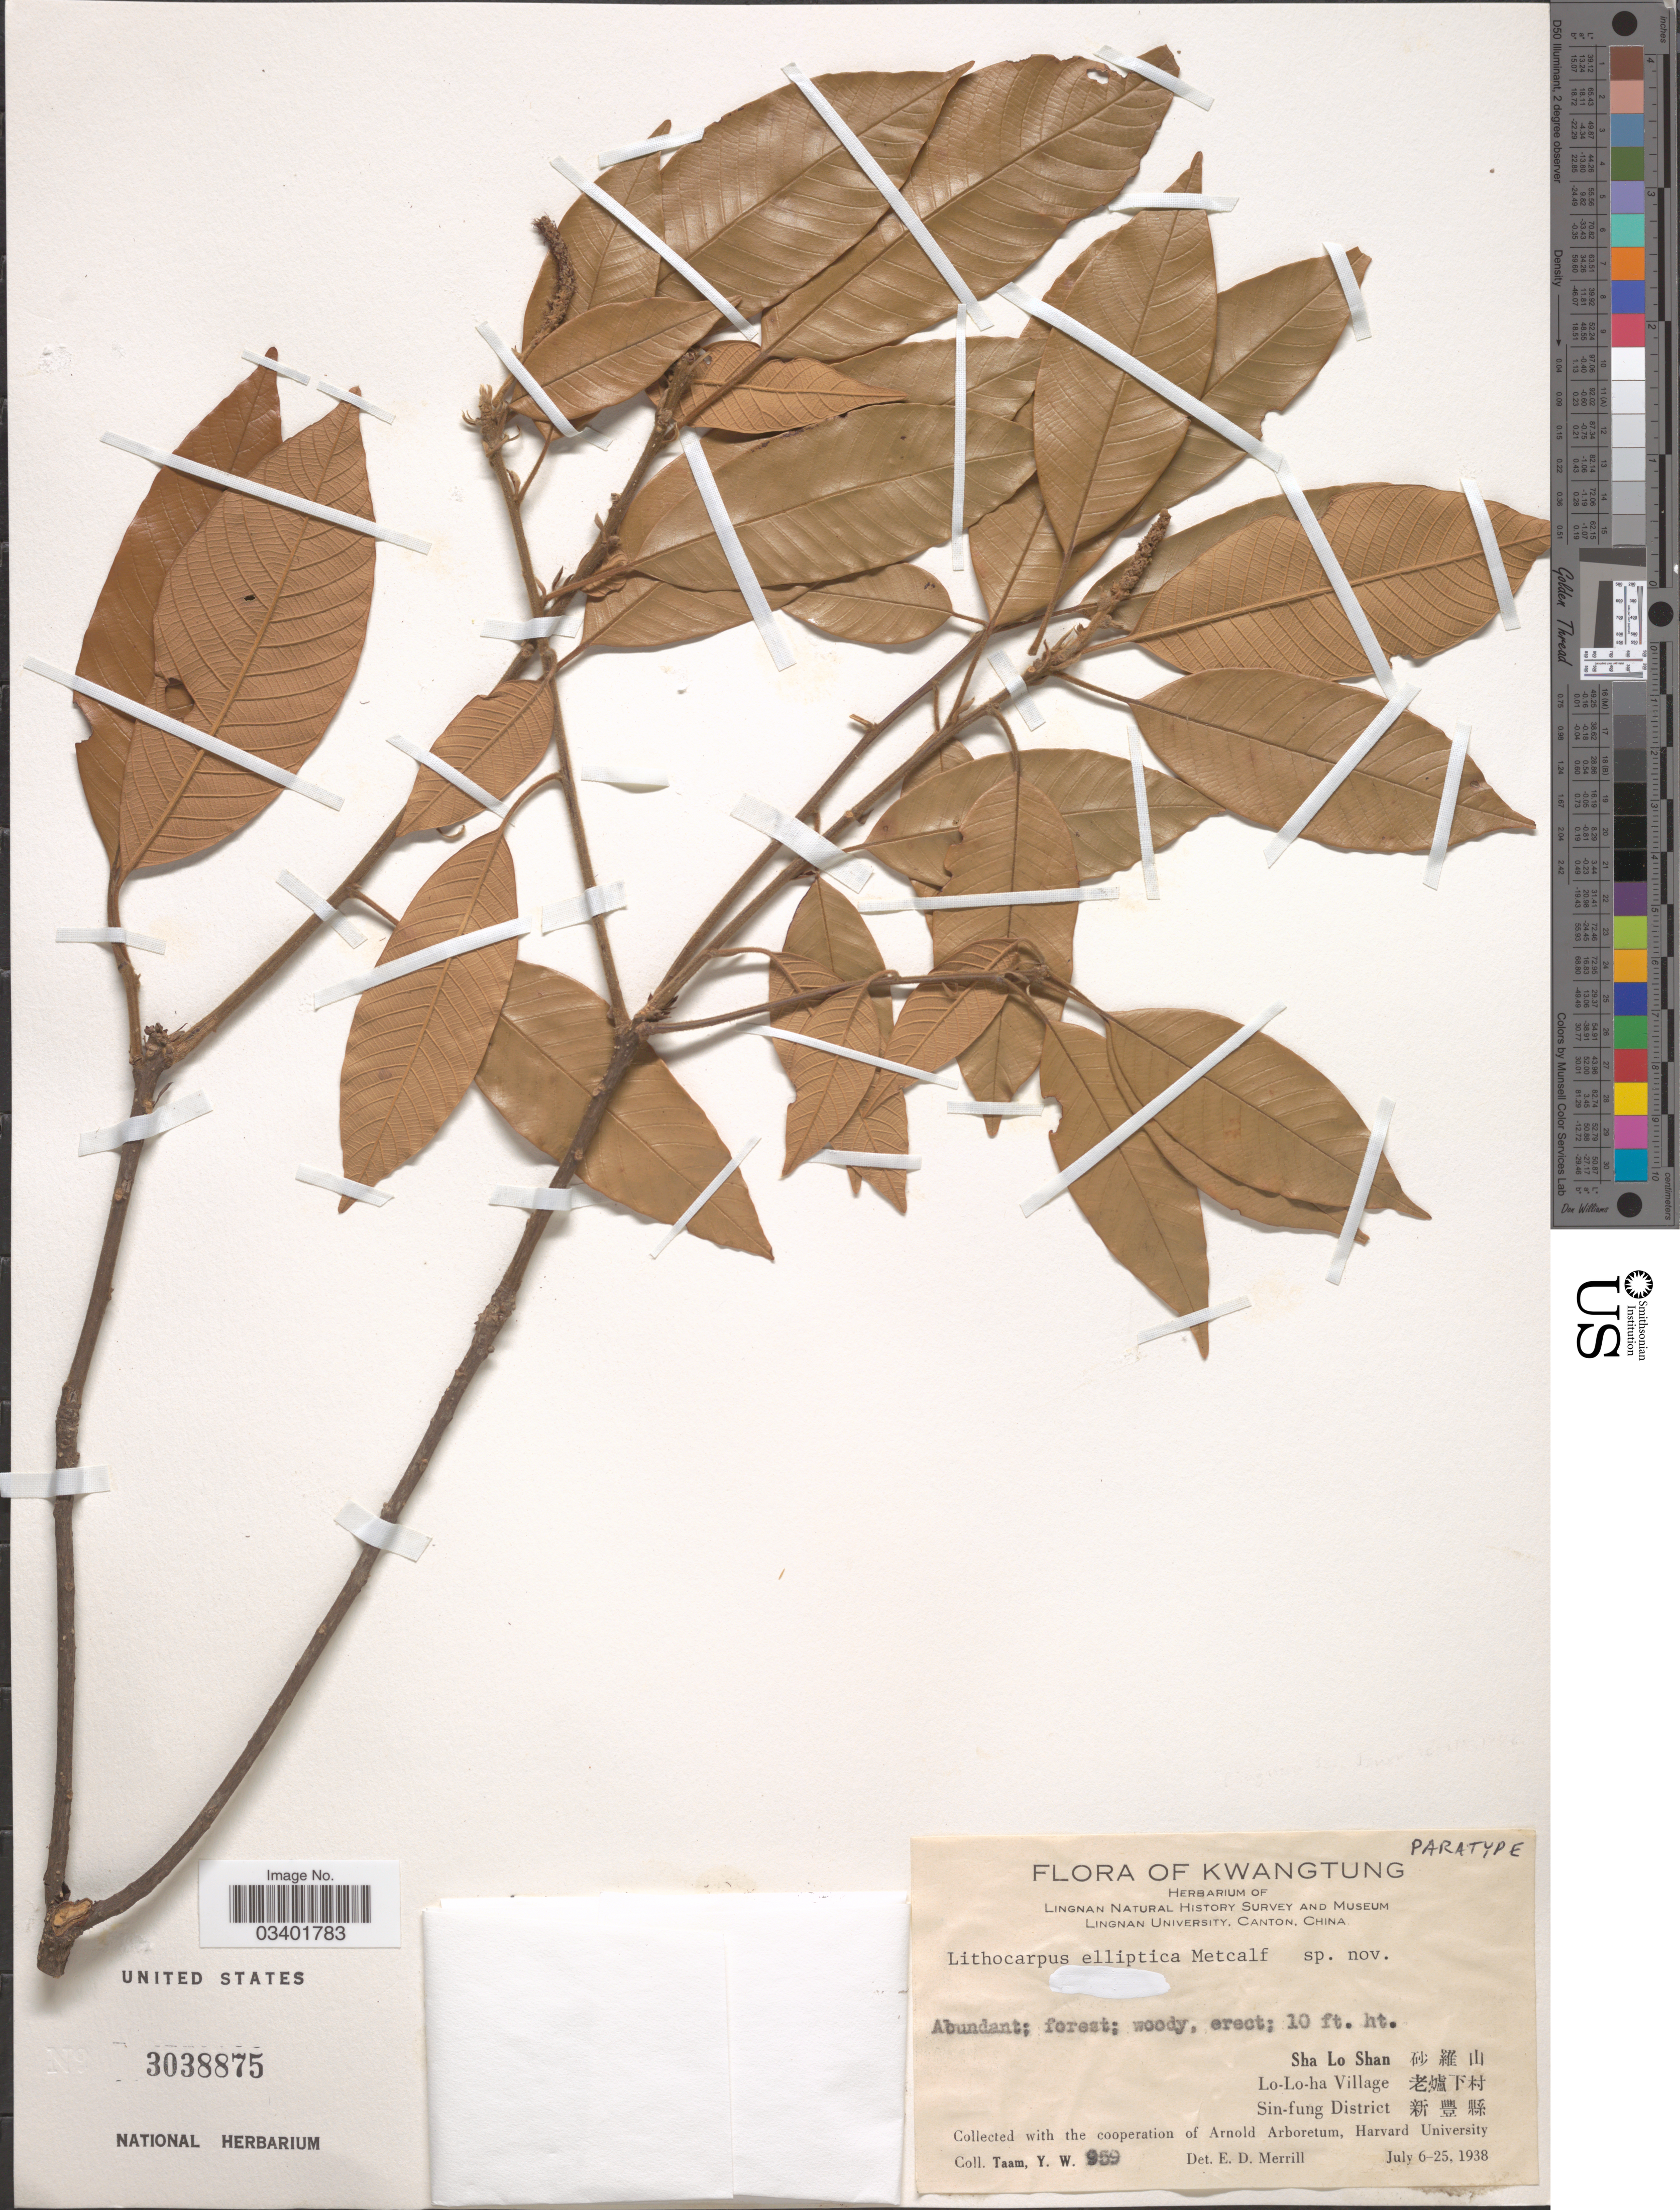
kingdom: Plantae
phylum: Tracheophyta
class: Magnoliopsida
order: Fagales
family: Fagaceae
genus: Lithocarpus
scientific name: Lithocarpus ellipticus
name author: F.P. Metcalf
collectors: Y. W. Taam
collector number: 959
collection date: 1938-07-06/1938-07-25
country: China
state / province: Guangdong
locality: Kwangtung. Sha Lo Shan X, Lo-Lo-ha Village X, Sin-fung District X.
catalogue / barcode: US 3038875